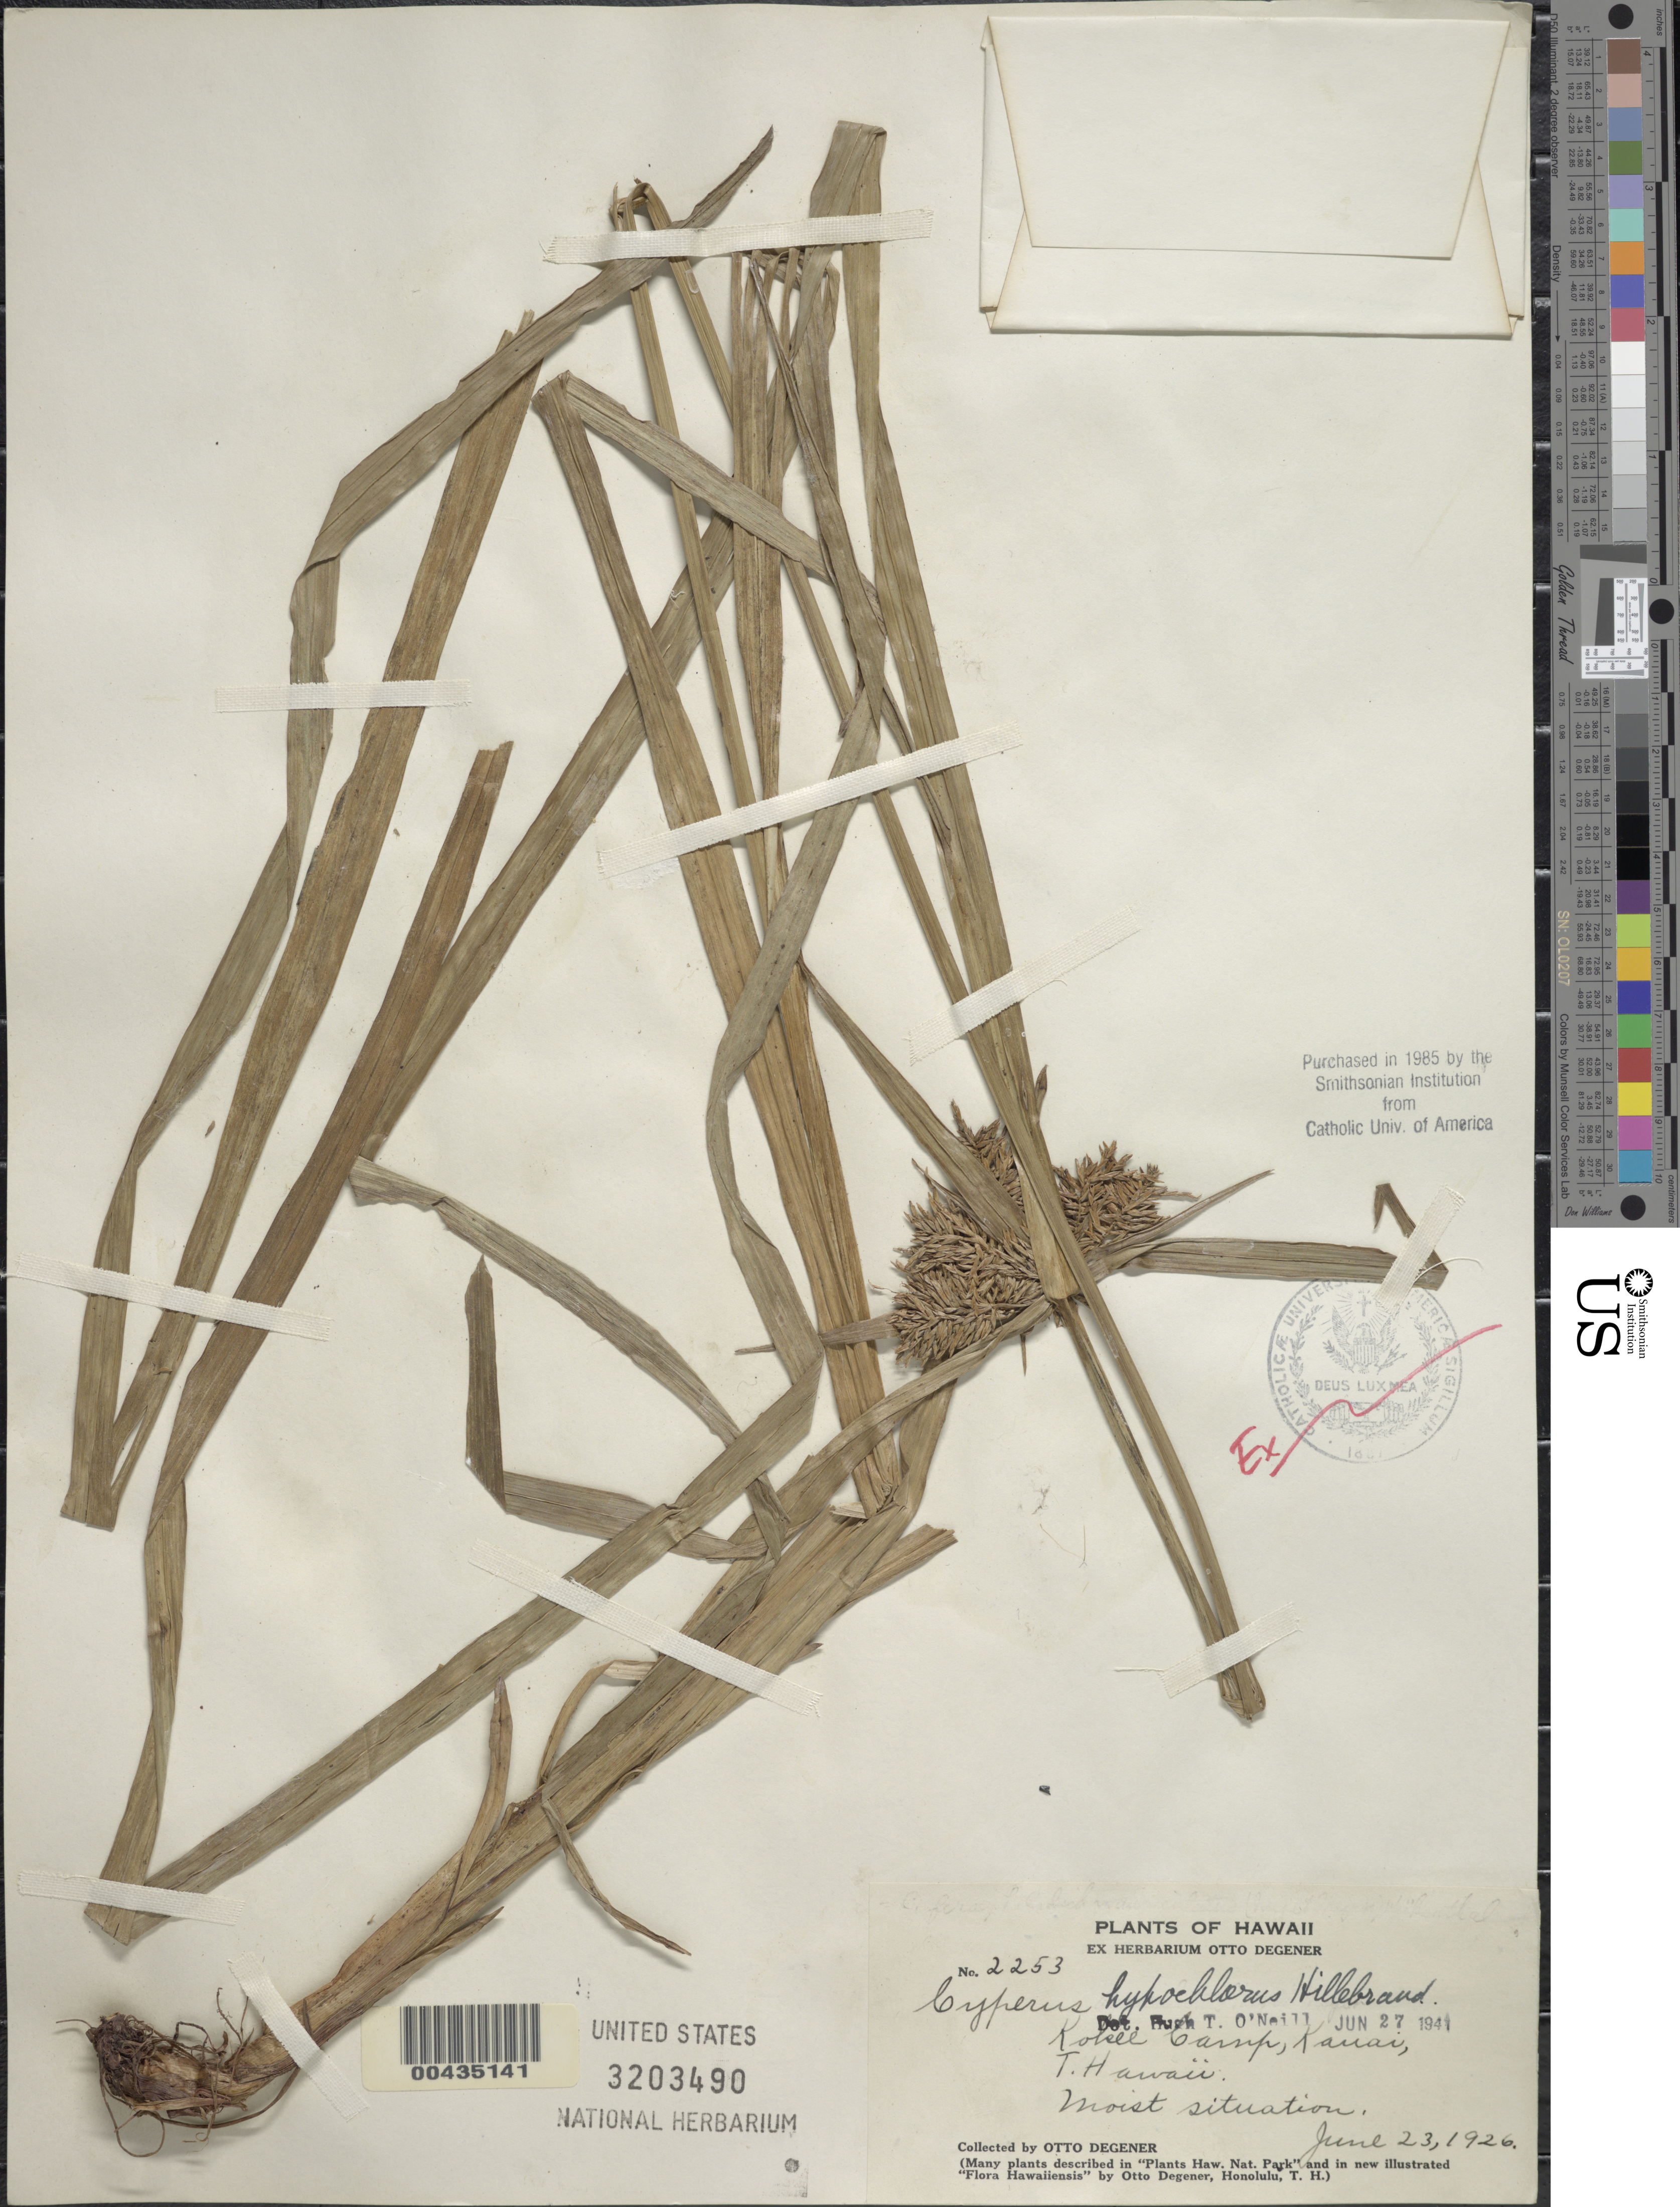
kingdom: Plantae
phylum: Tracheophyta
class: Liliopsida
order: Poales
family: Cyperaceae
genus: Cyperus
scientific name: Cyperus hypochlorus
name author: Hillebr.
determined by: O'Neill, Hugh T.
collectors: O. Degener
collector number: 2253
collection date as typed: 23 Jun 1926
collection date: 1926-06-23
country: United States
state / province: Hawaii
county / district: Kauai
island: Kaua'i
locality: Kokee Camp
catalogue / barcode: US 3203490